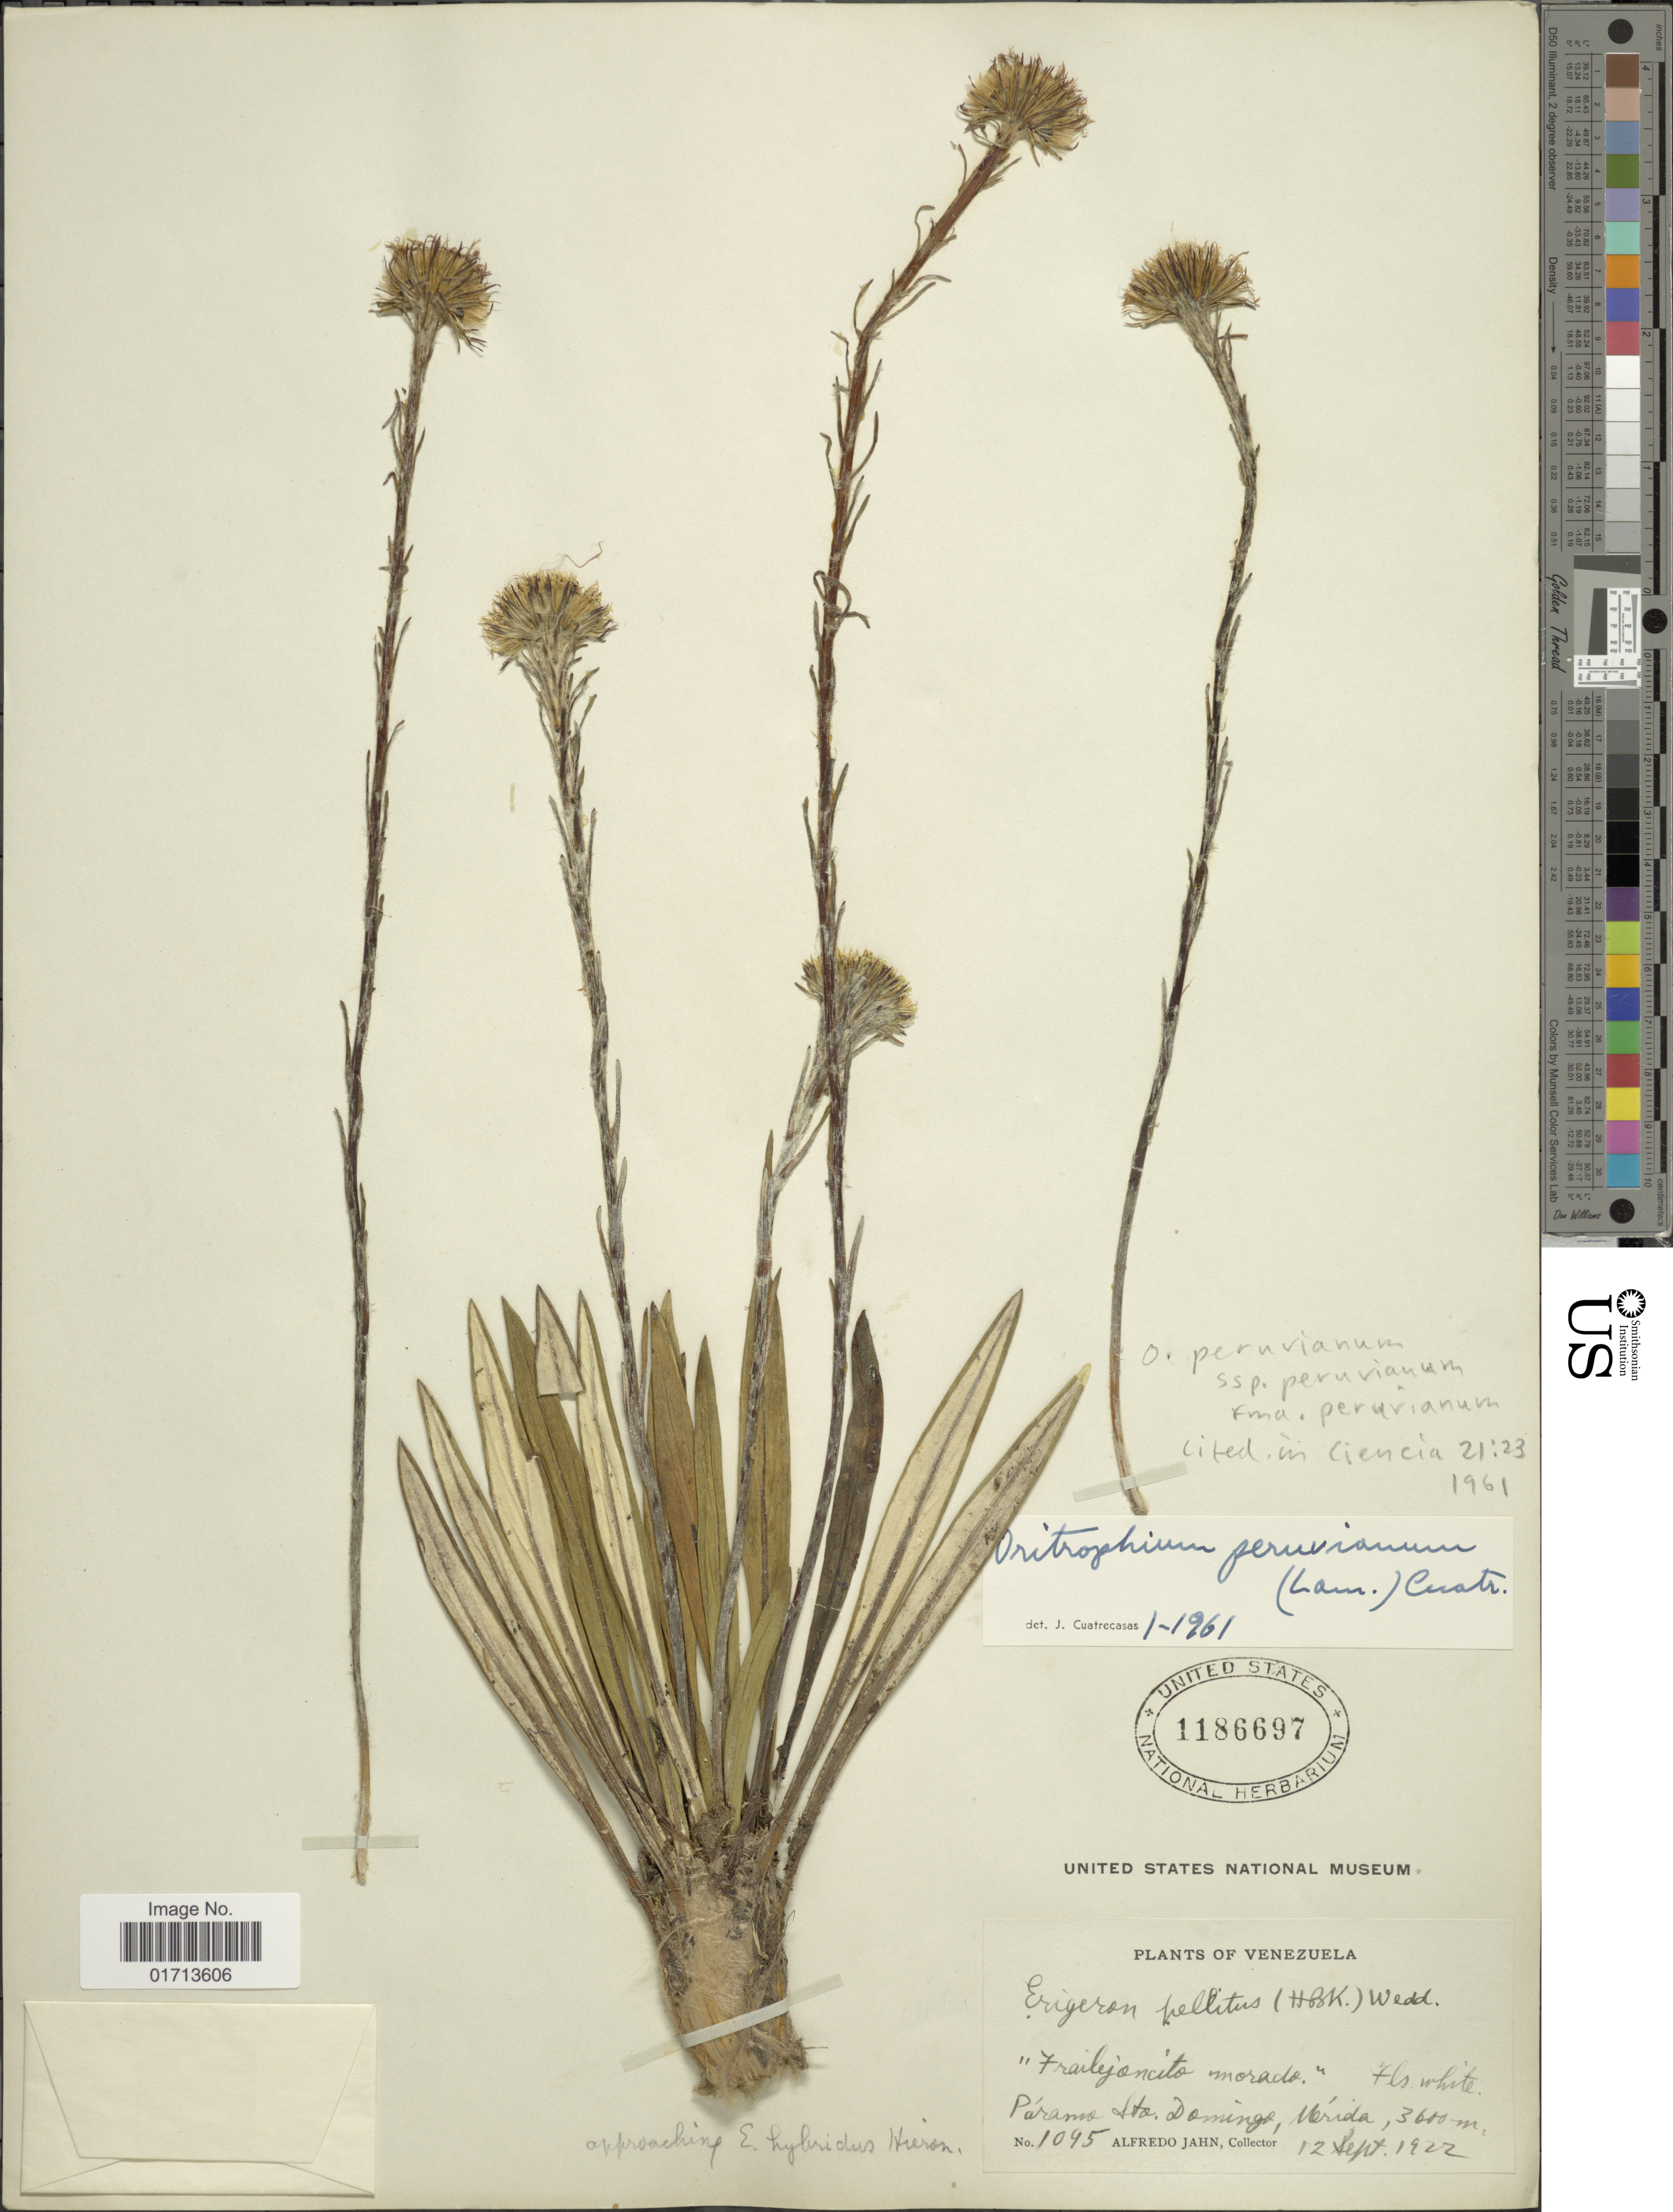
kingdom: Plantae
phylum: Tracheophyta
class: Magnoliopsida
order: Asterales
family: Asteraceae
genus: Oritrophium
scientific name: Oritrophium peruvianum f. peruvianum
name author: (Lam.) Cuatrec.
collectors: A. Jahn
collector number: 1095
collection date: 1922-09-12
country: Venezuela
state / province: Mérida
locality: Paramo Sto. Domingo, Merida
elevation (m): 3600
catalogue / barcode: US 1186697